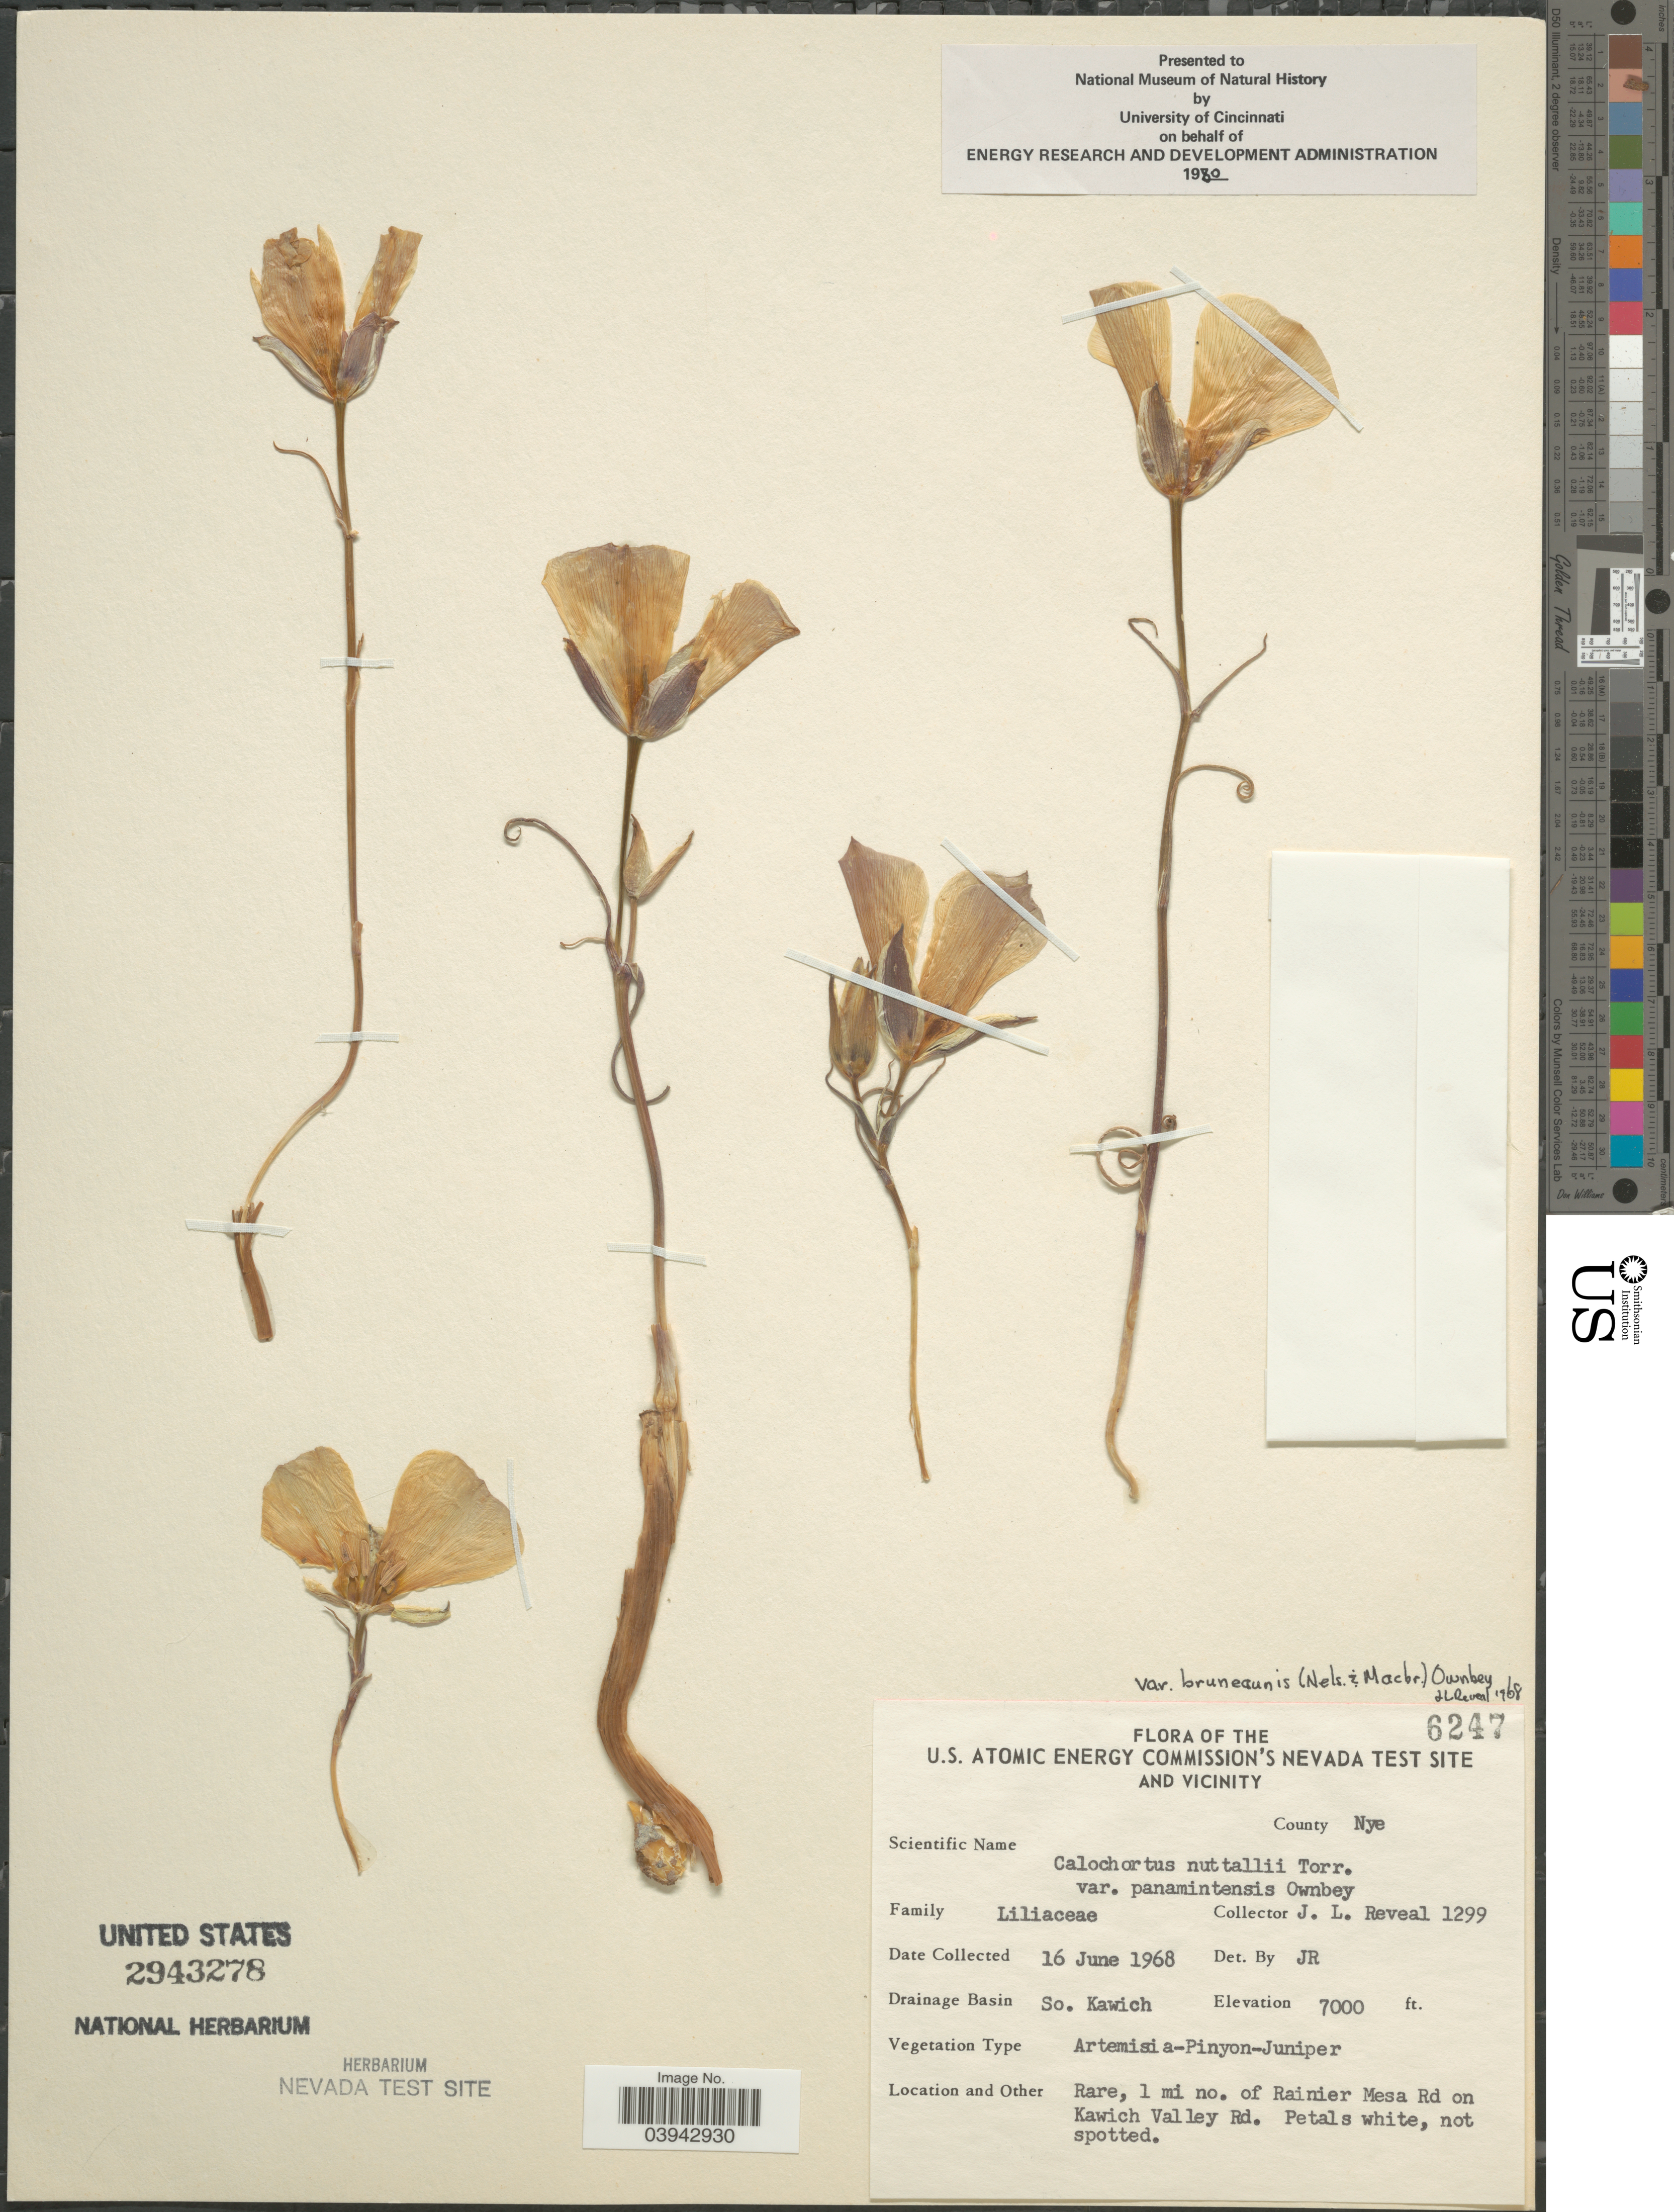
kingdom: Plantae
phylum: Tracheophyta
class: Liliopsida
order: Liliales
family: Liliaceae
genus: Calochortus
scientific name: Calochortus nuttallii var. bruneaunis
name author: (A. Nelson & J.F. Macbr.) Ownbey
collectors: J. L. Reveal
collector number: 1299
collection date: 1968-06-16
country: United States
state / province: Nevada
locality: The U.S. Atomic Energy Commission's Nevada Test Site and vicinity. County Nye. 1 mi no. of Rainier Mesa Rd on Kawich Valley Rd.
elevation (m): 2134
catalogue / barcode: US 2943278